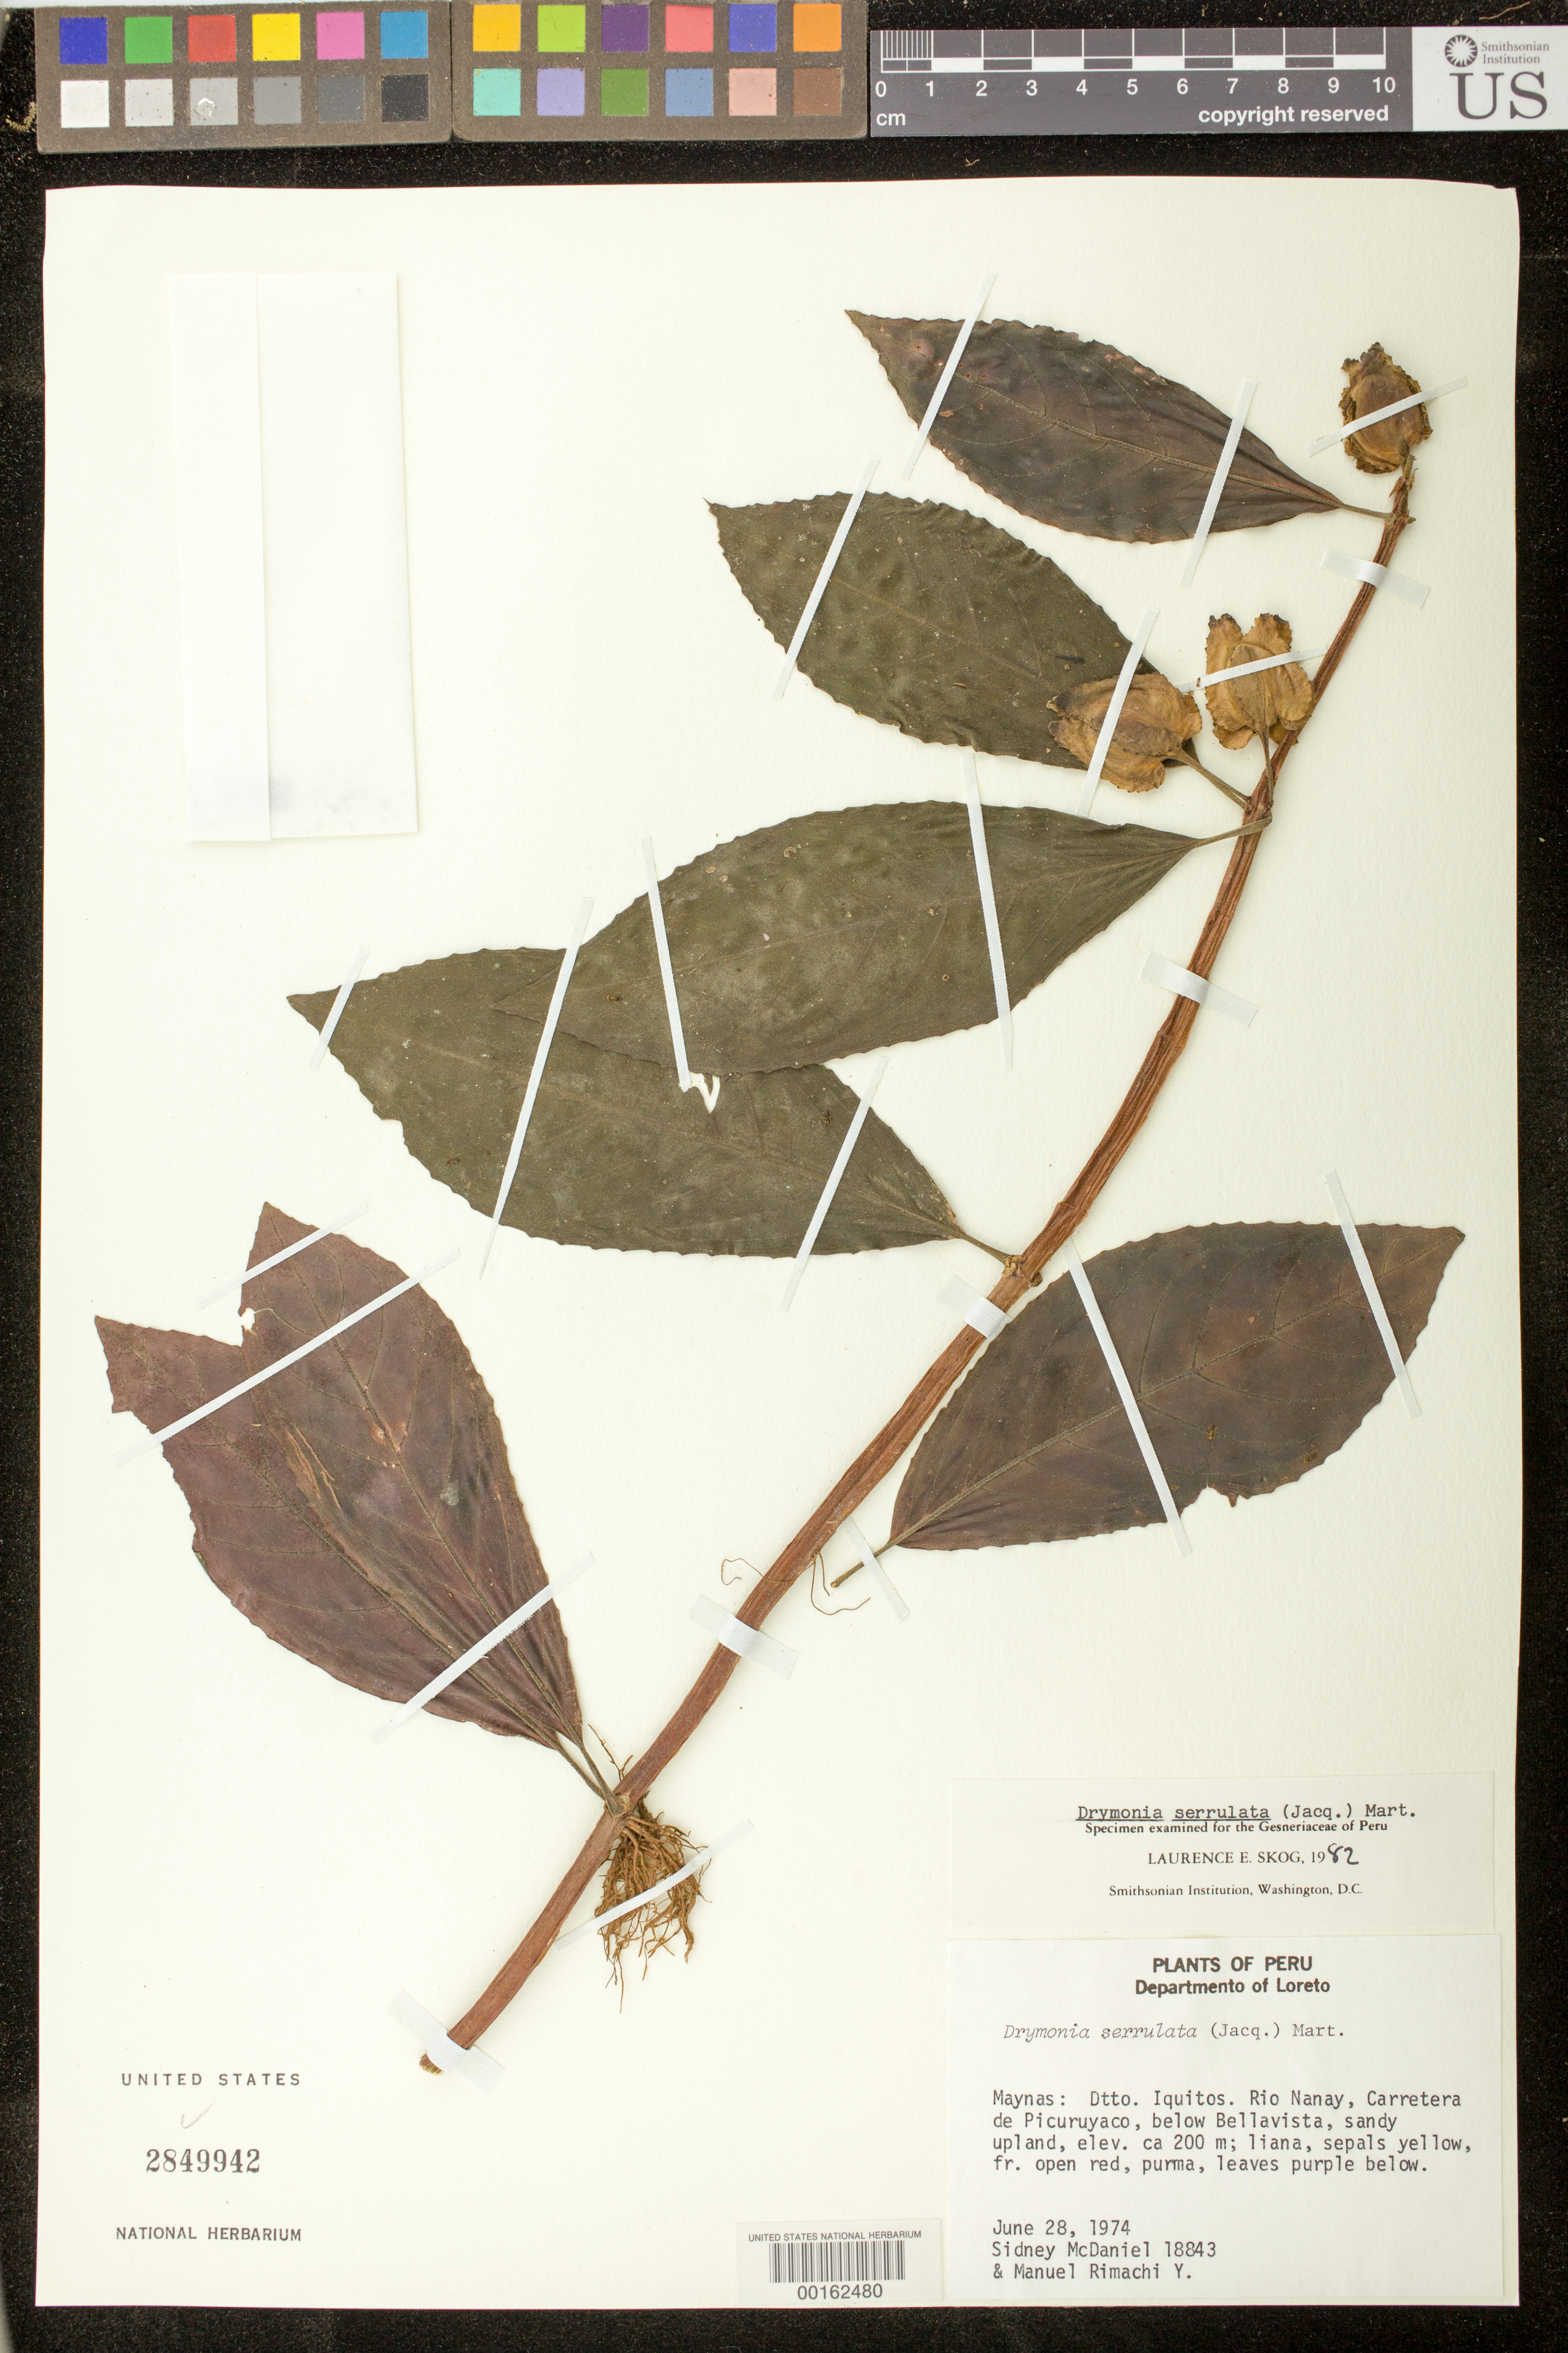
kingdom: Plantae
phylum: Tracheophyta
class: Magnoliopsida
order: Lamiales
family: Gesneriaceae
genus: Drymonia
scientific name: Drymonia serrulata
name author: (Jacq.) Mart.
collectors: S. McDaniel & M. Rimachi Y.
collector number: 18843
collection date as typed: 28 Jun 1974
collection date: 1974-06-28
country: Peru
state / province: Loreto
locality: Prov. Maynas, Dtto. Iquitos, Rio Nanay, highway from Picuruyaco, below Bellavista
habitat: Sandy upland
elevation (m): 200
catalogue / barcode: US 2849942